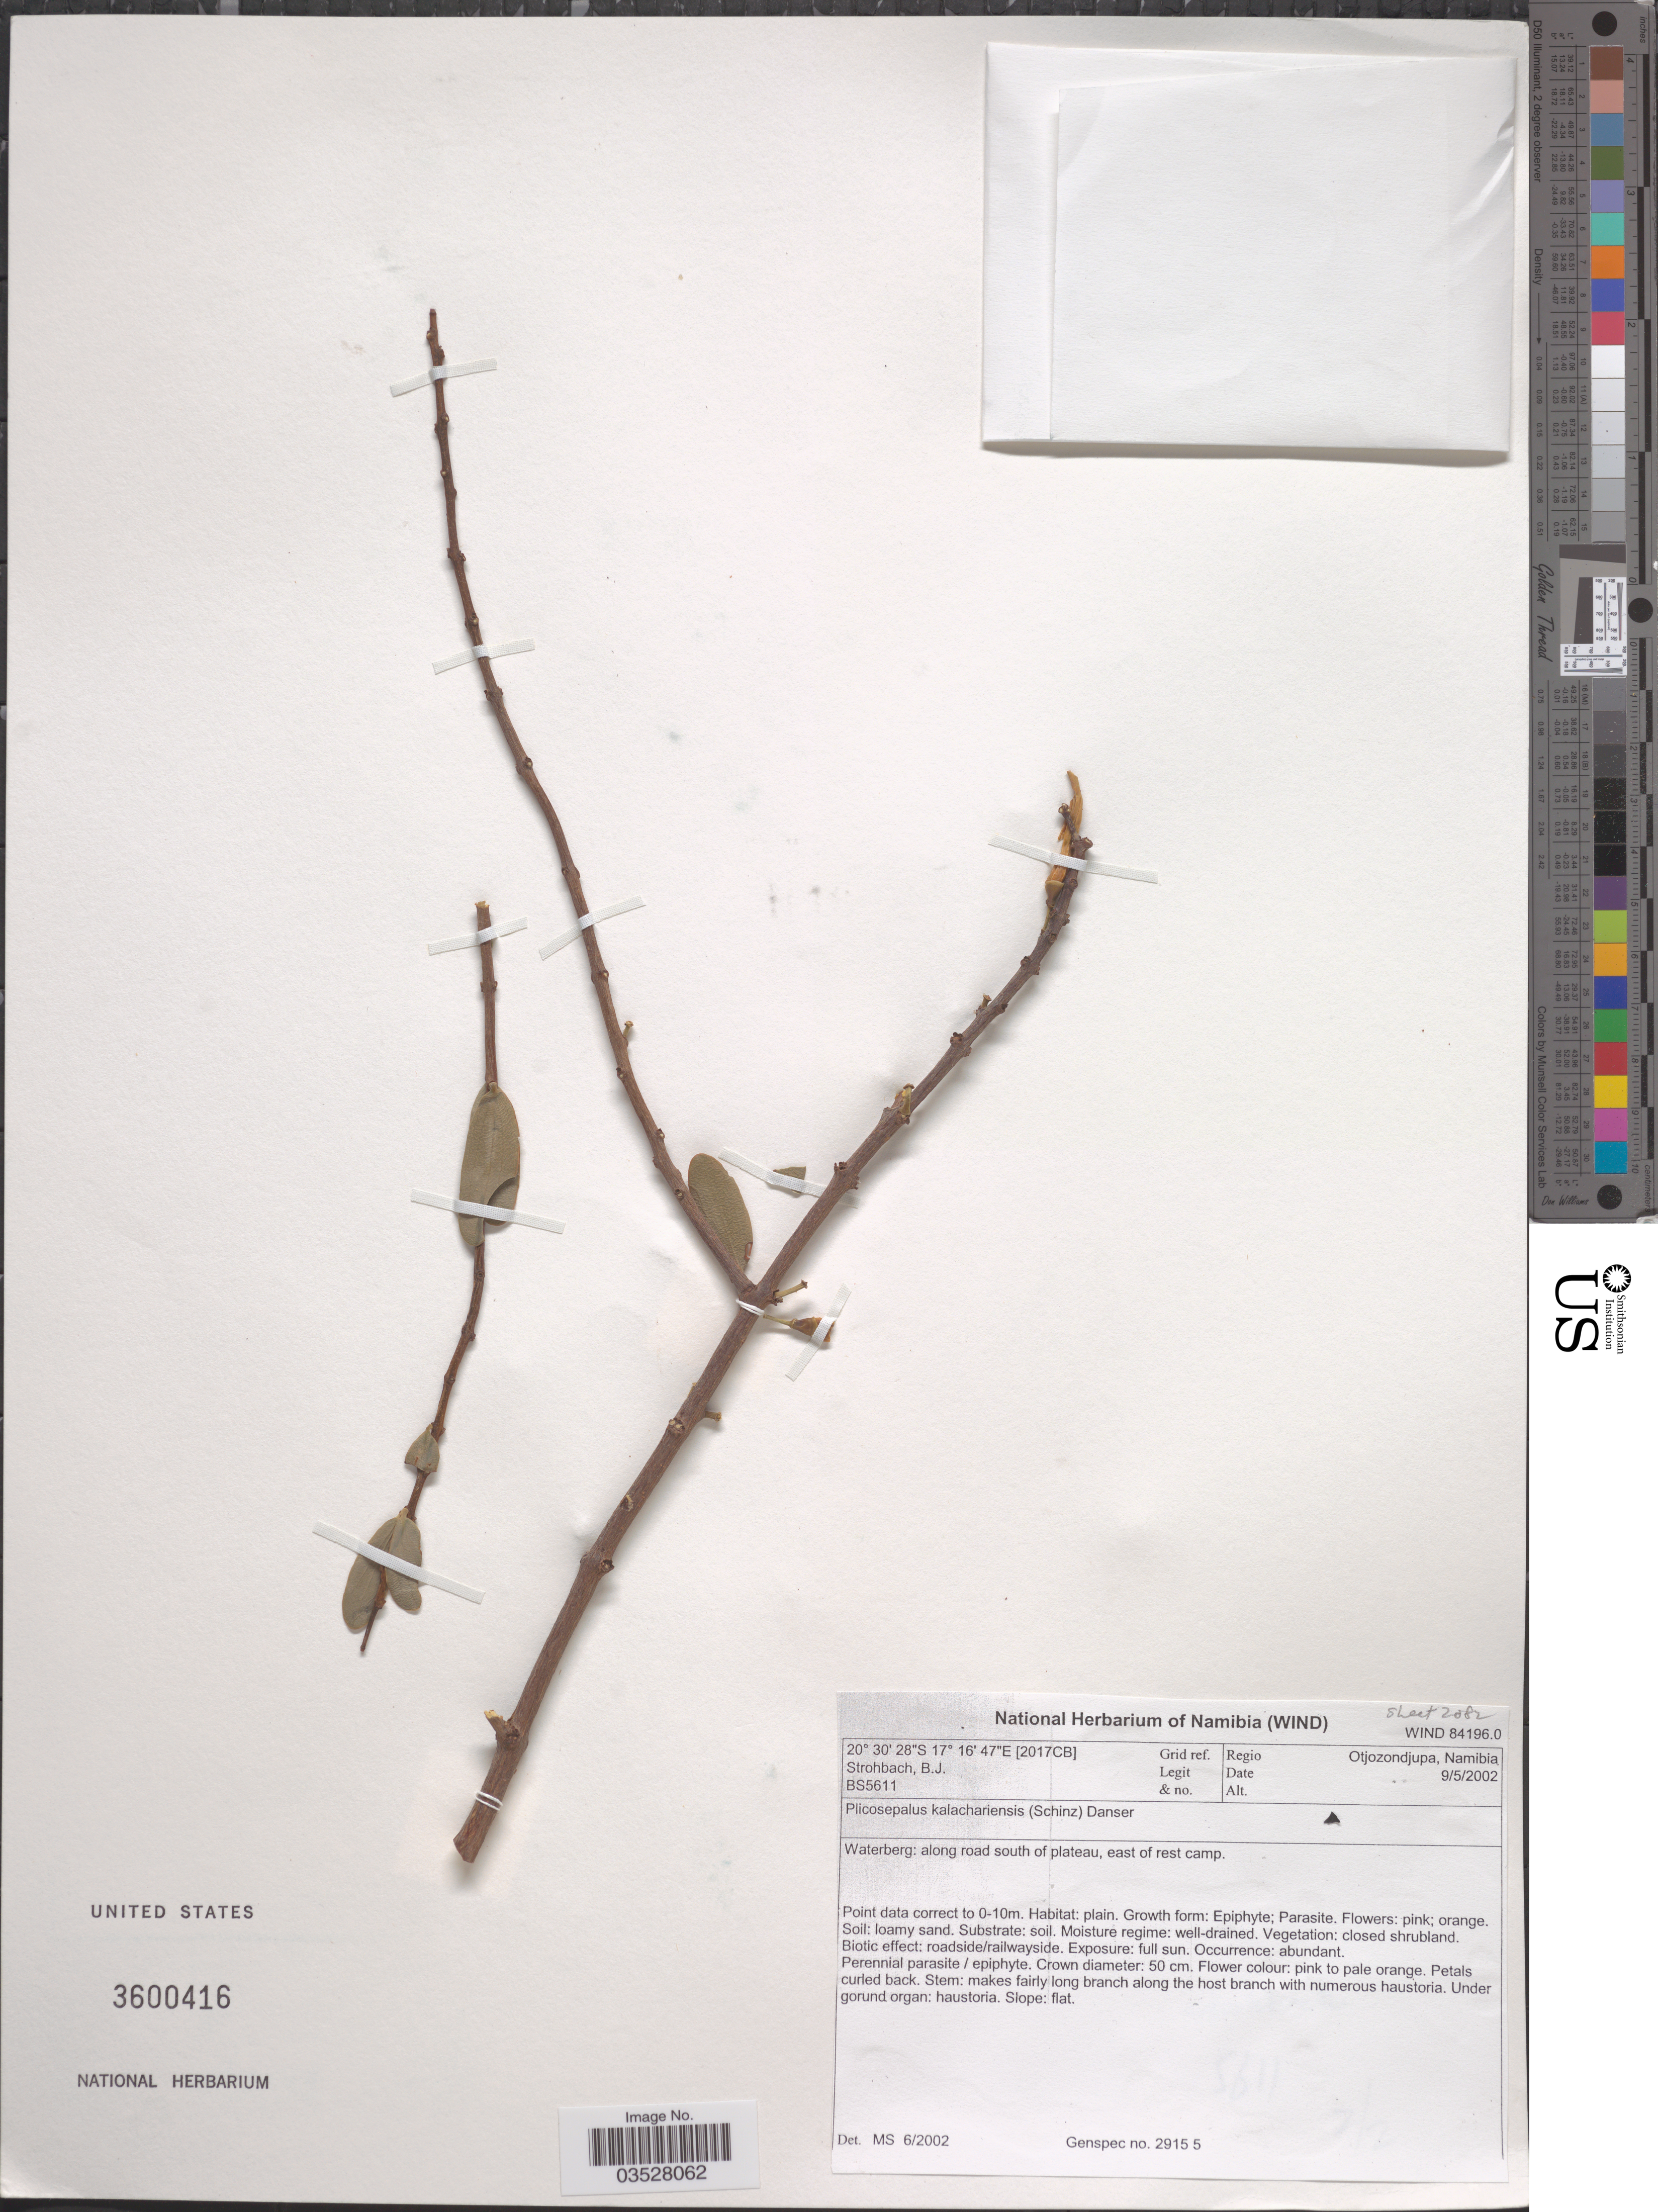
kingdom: Plantae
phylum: Tracheophyta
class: Magnoliopsida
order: Santalales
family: Loranthaceae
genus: Plicosepalus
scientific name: Plicosepalus kalachariensis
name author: (Schinz) Danser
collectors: B. Strohbach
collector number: BS5611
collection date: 2002-05-09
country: Namibia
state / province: Otjozondjupa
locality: Grid ref. [2017CB]. Regio Otjozondjupa, Namibia. Waterberg: along road south of plateau, east of rest camp.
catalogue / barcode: US 3600416